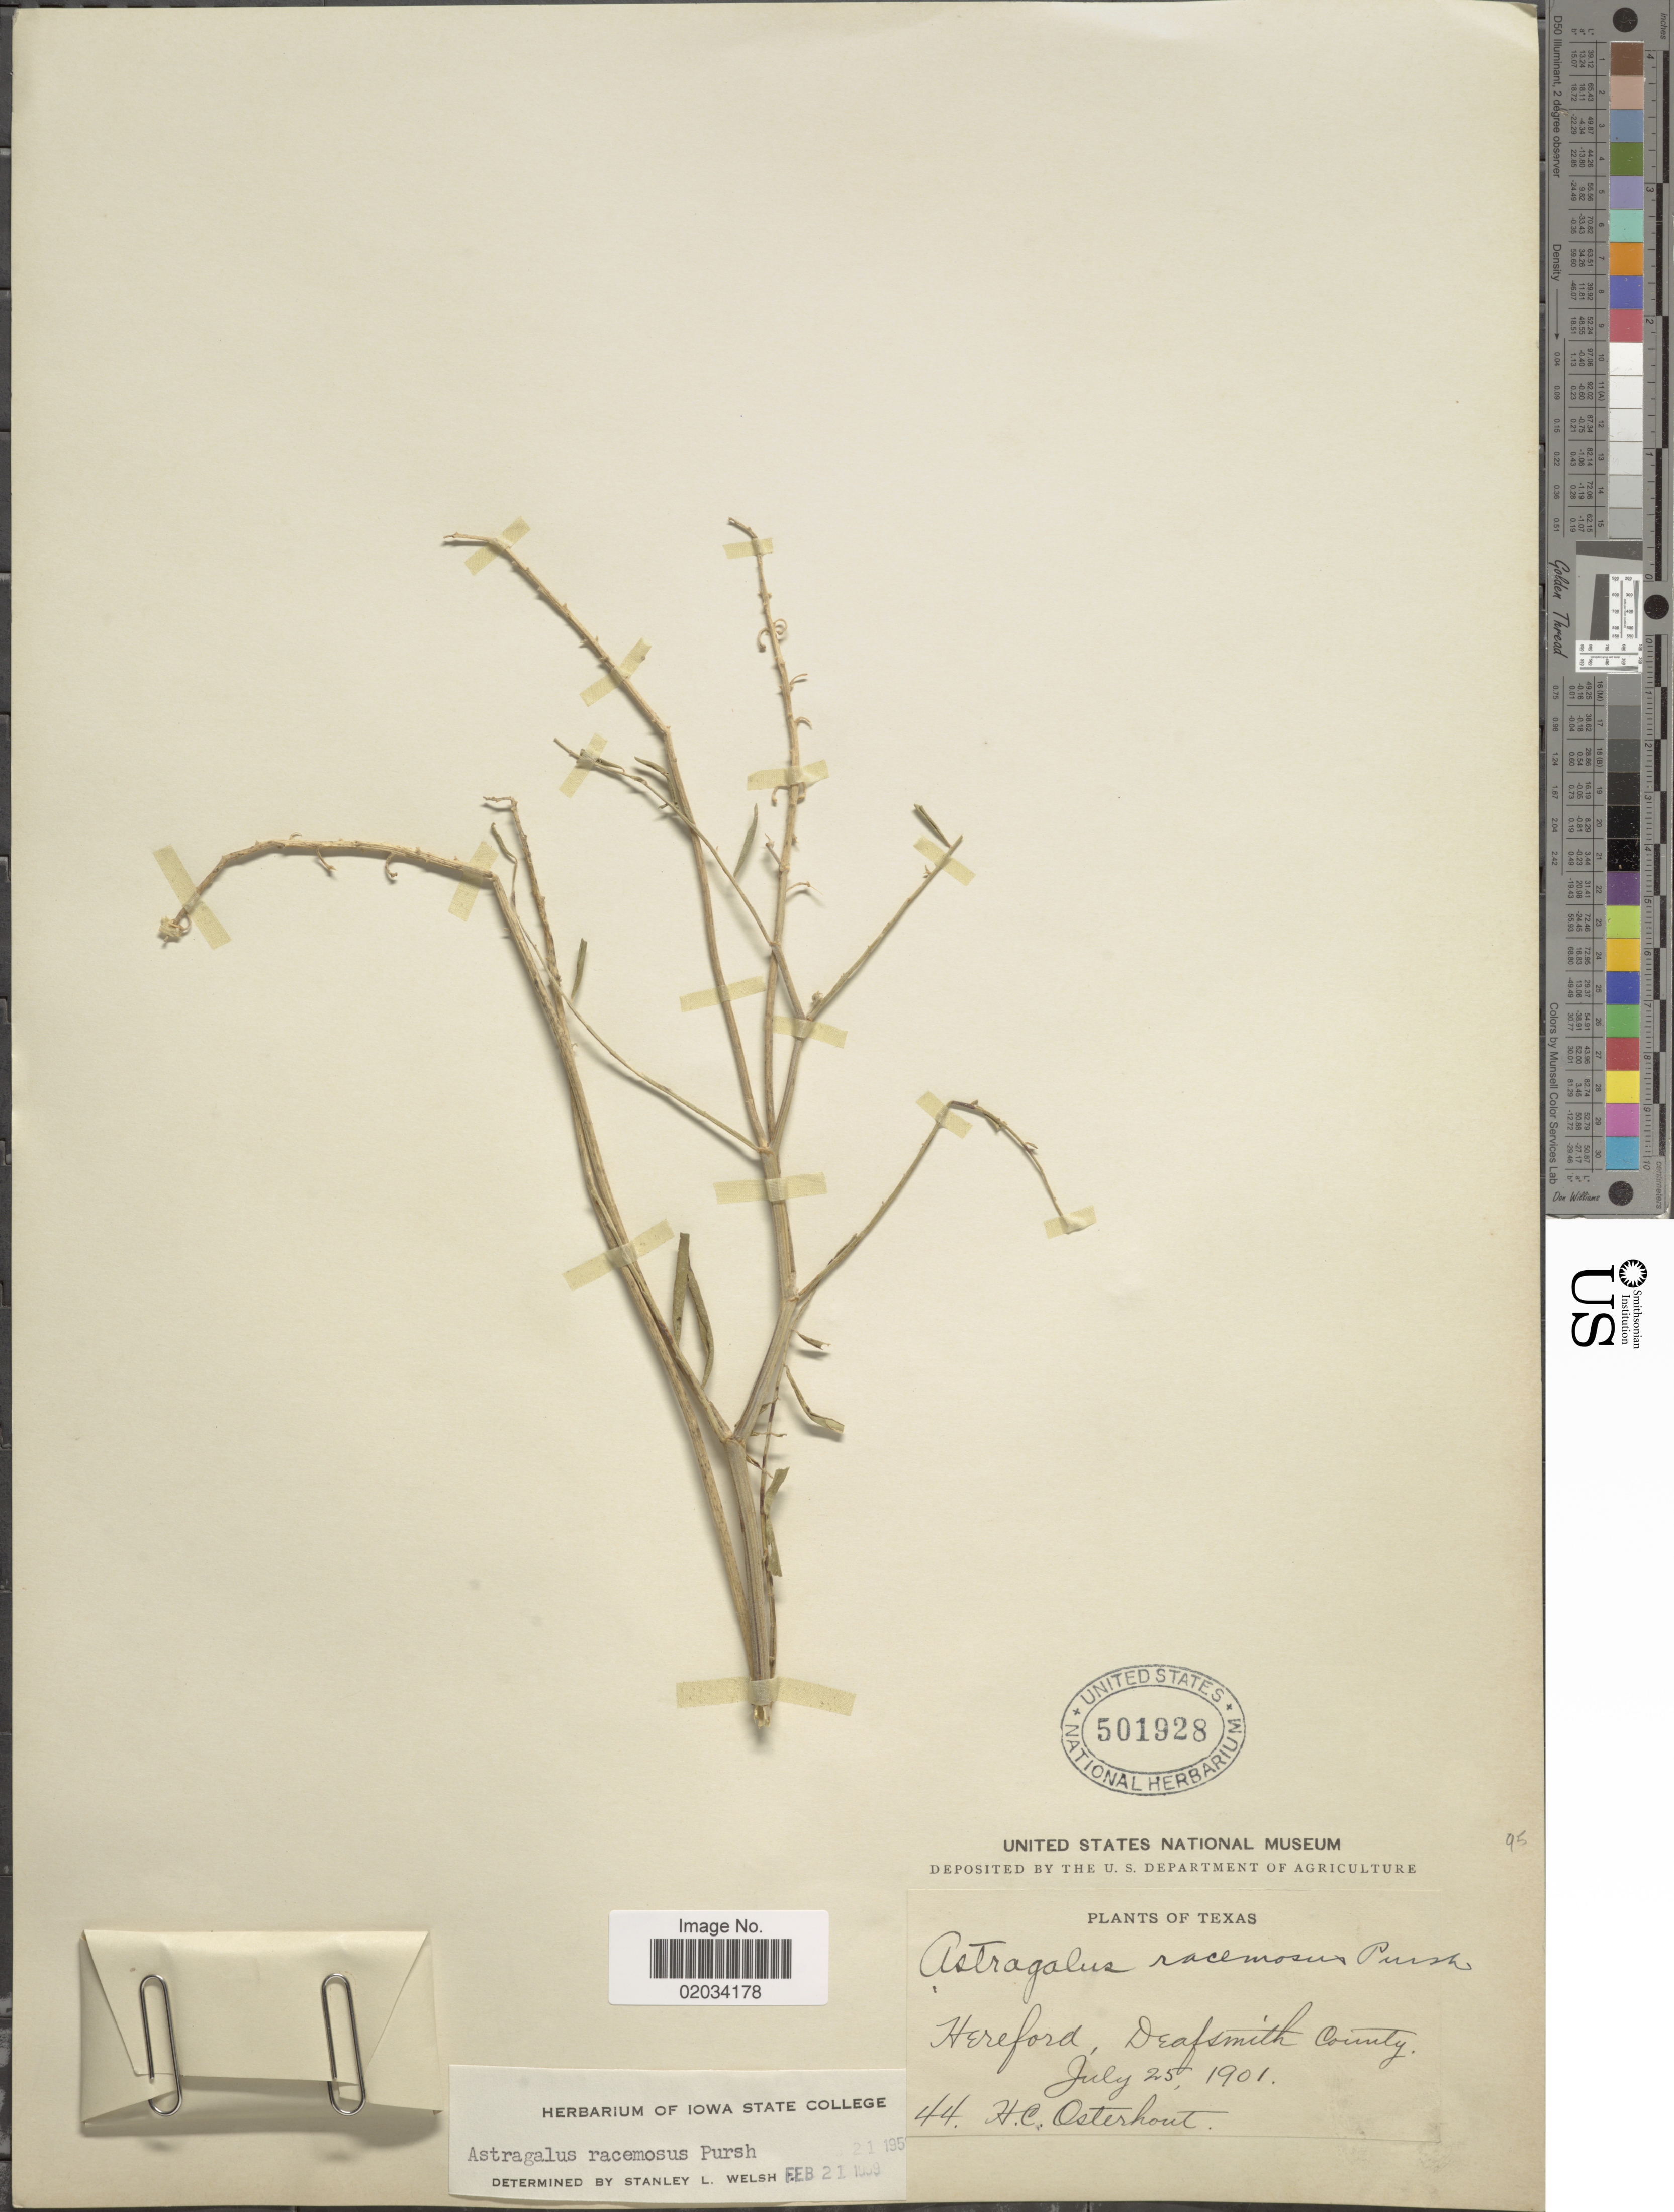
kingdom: Plantae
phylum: Tracheophyta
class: Magnoliopsida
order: Fabales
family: Fabaceae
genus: Astragalus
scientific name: Astragalus racemosus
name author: Pursh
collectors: H. Osterhout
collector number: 44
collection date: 1901-07-25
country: United States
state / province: Texas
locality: Hereford, Deafsmith County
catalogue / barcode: US 501928